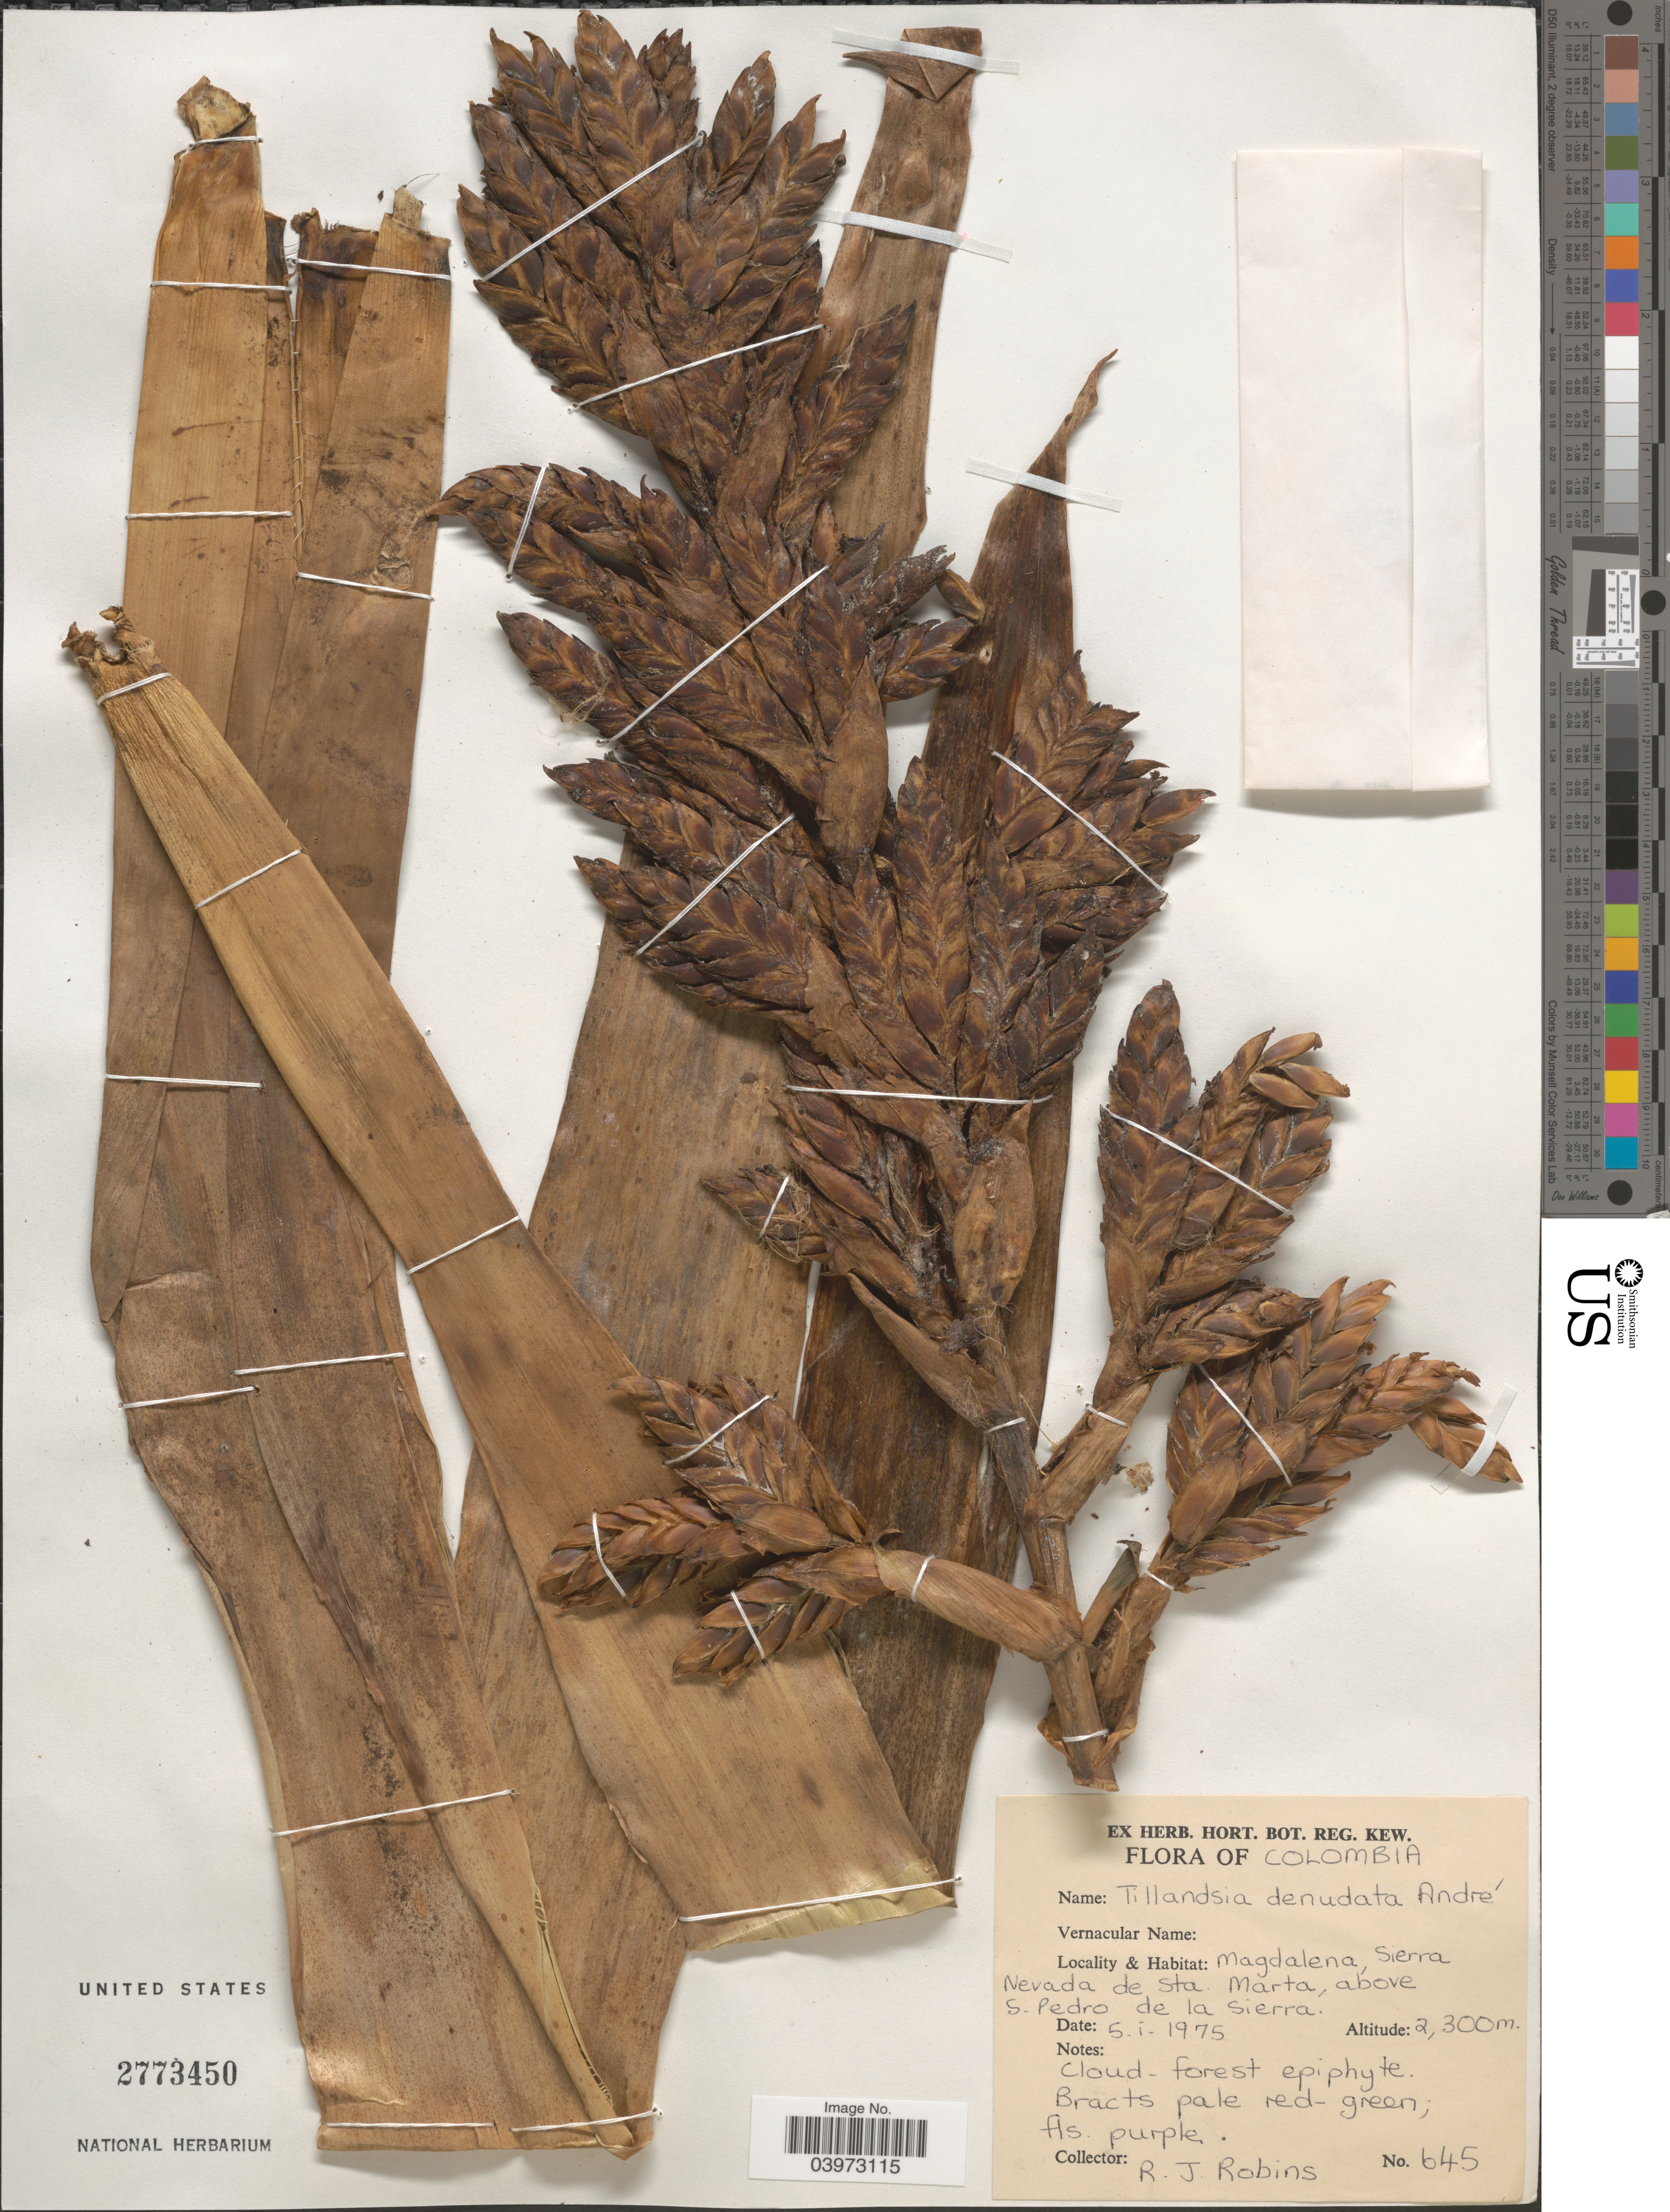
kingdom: Plantae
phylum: Tracheophyta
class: Liliopsida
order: Poales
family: Bromeliaceae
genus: Tillandsia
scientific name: Tillandsia denudata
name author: André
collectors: R. Robins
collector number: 645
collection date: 1975-01-05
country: Colombia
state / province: Magdalena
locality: Sierra Nevada de Sta. Marta, above S. Pedro de la Sierra.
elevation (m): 2300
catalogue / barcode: US 2773450